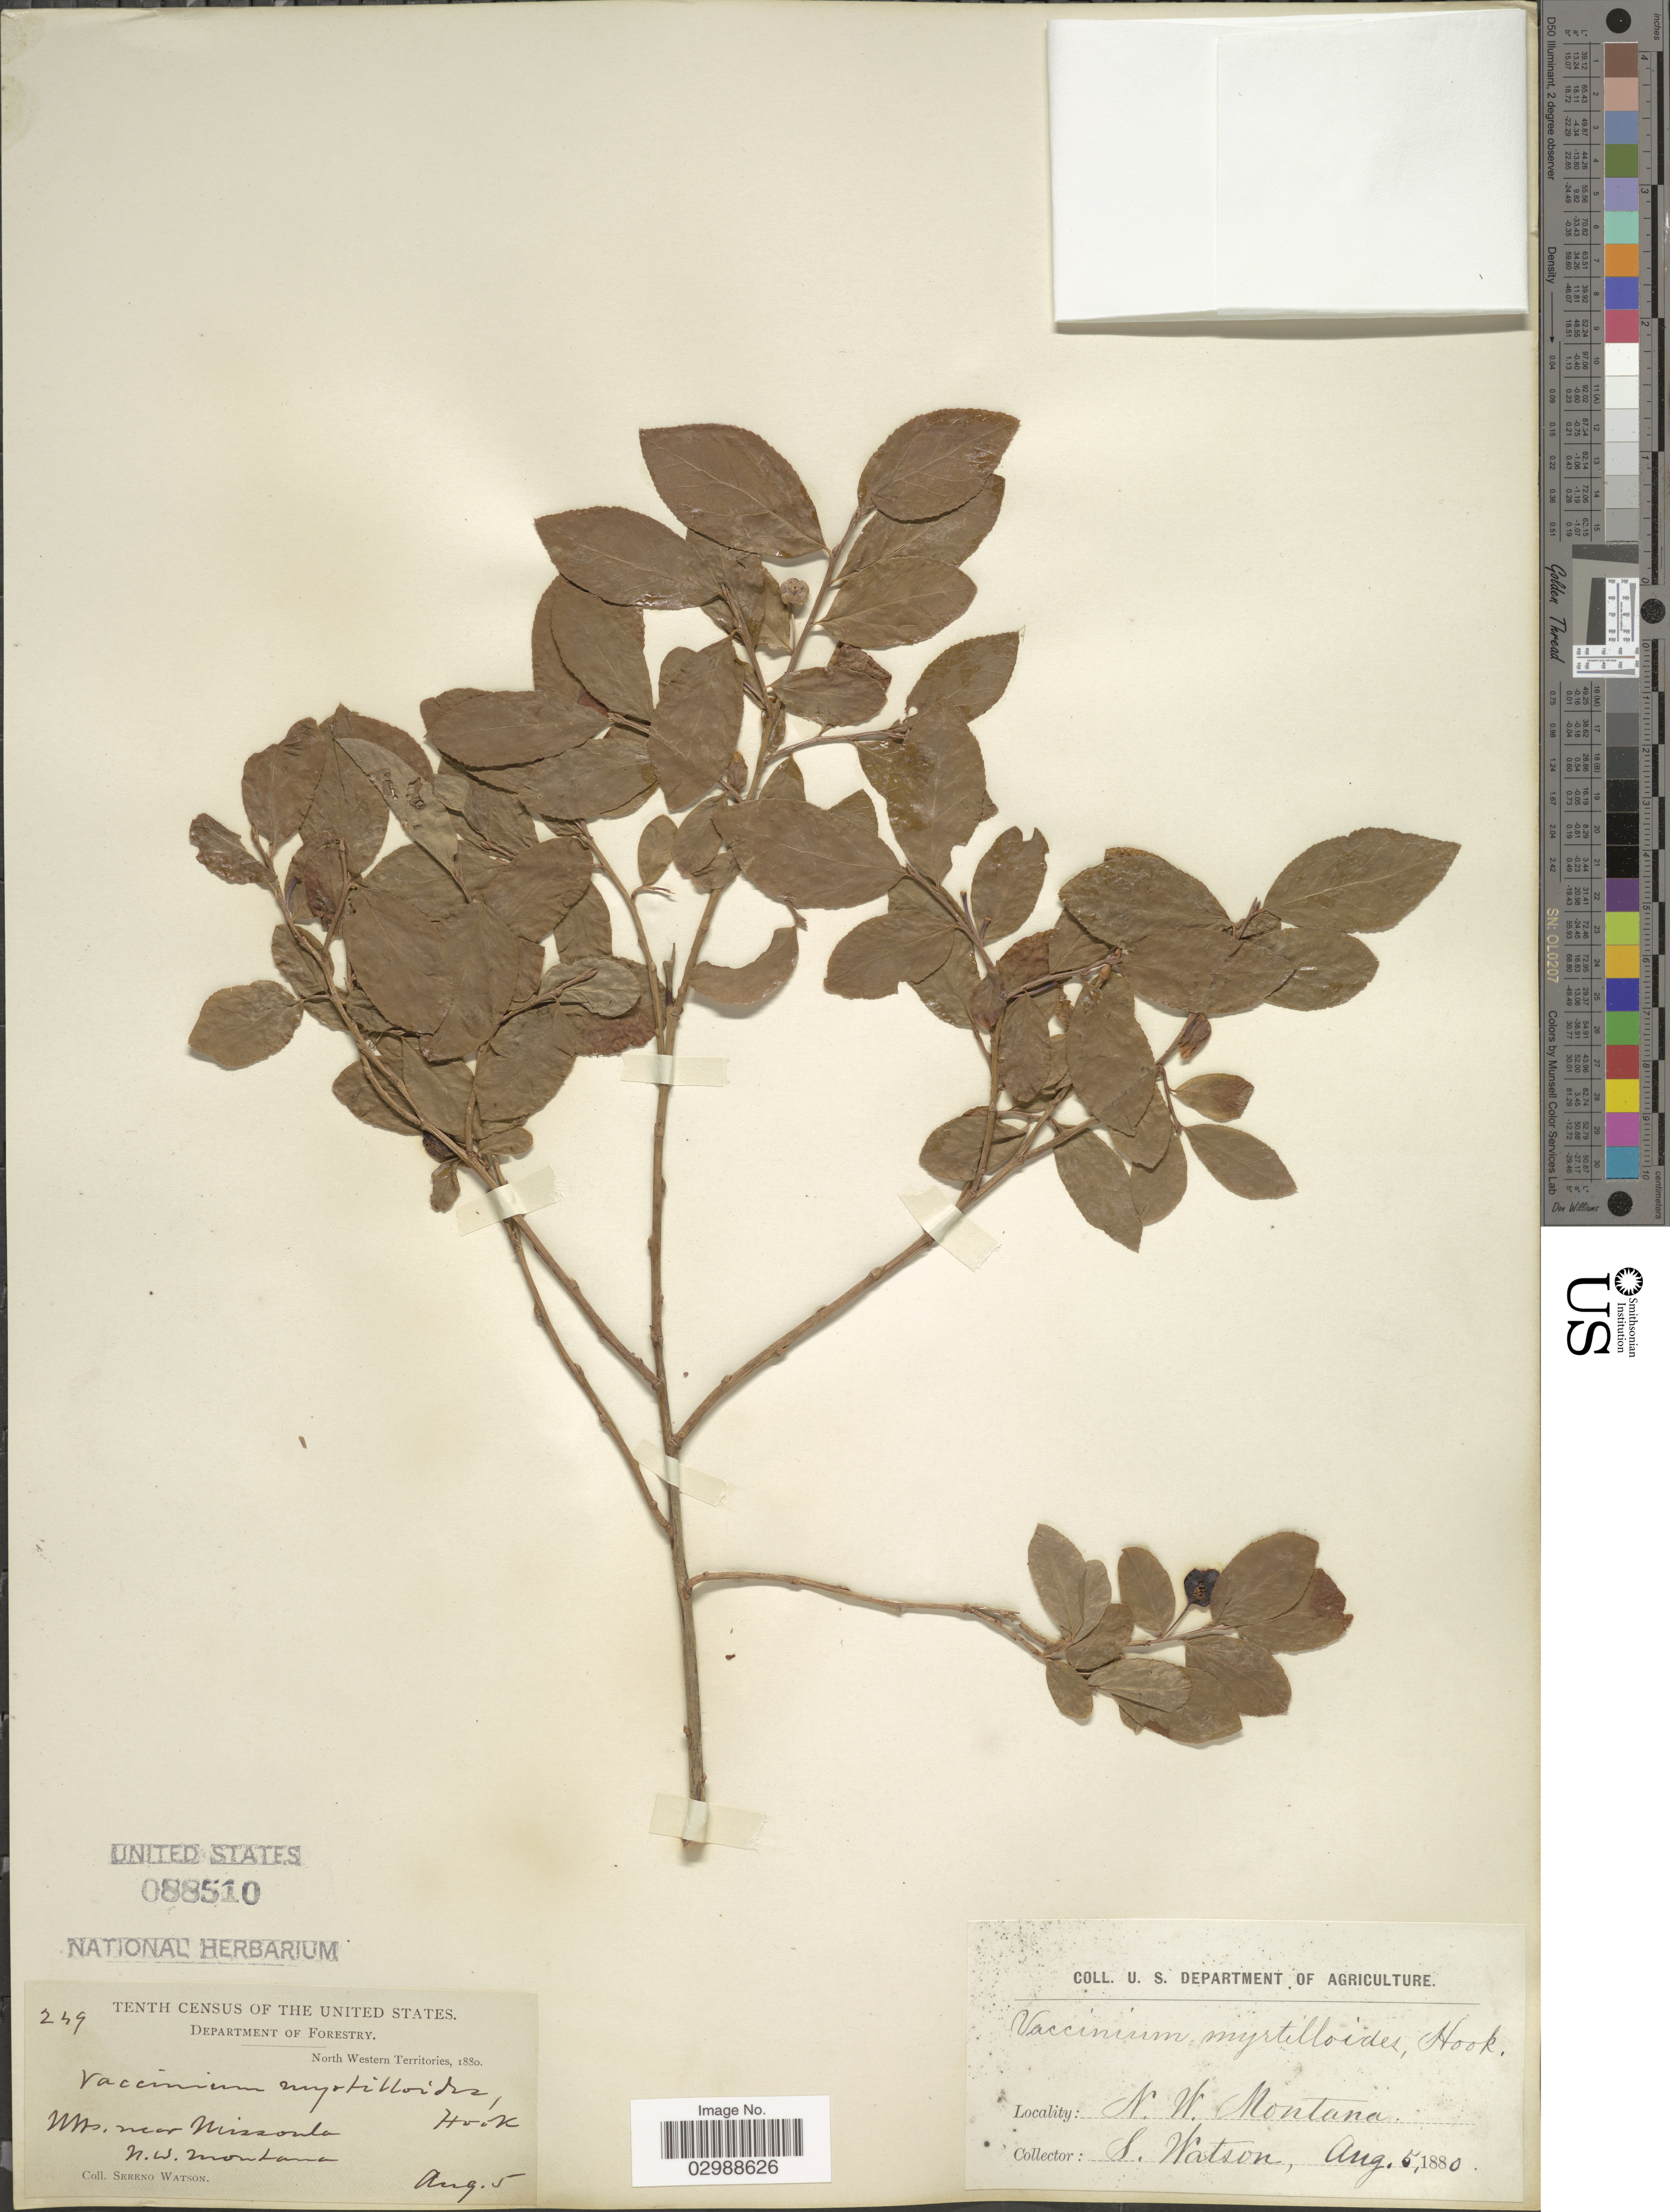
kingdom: Plantae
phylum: Tracheophyta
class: Magnoliopsida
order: Ericales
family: Ericaceae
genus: Vaccinium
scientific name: Vaccinium membranaceum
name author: Douglas ex Torr.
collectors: S. Watson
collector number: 249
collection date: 1880-08-05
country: United States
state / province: Montana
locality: North Western Territories. Mts. near Missoula N.W. Montana.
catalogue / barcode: US 88510